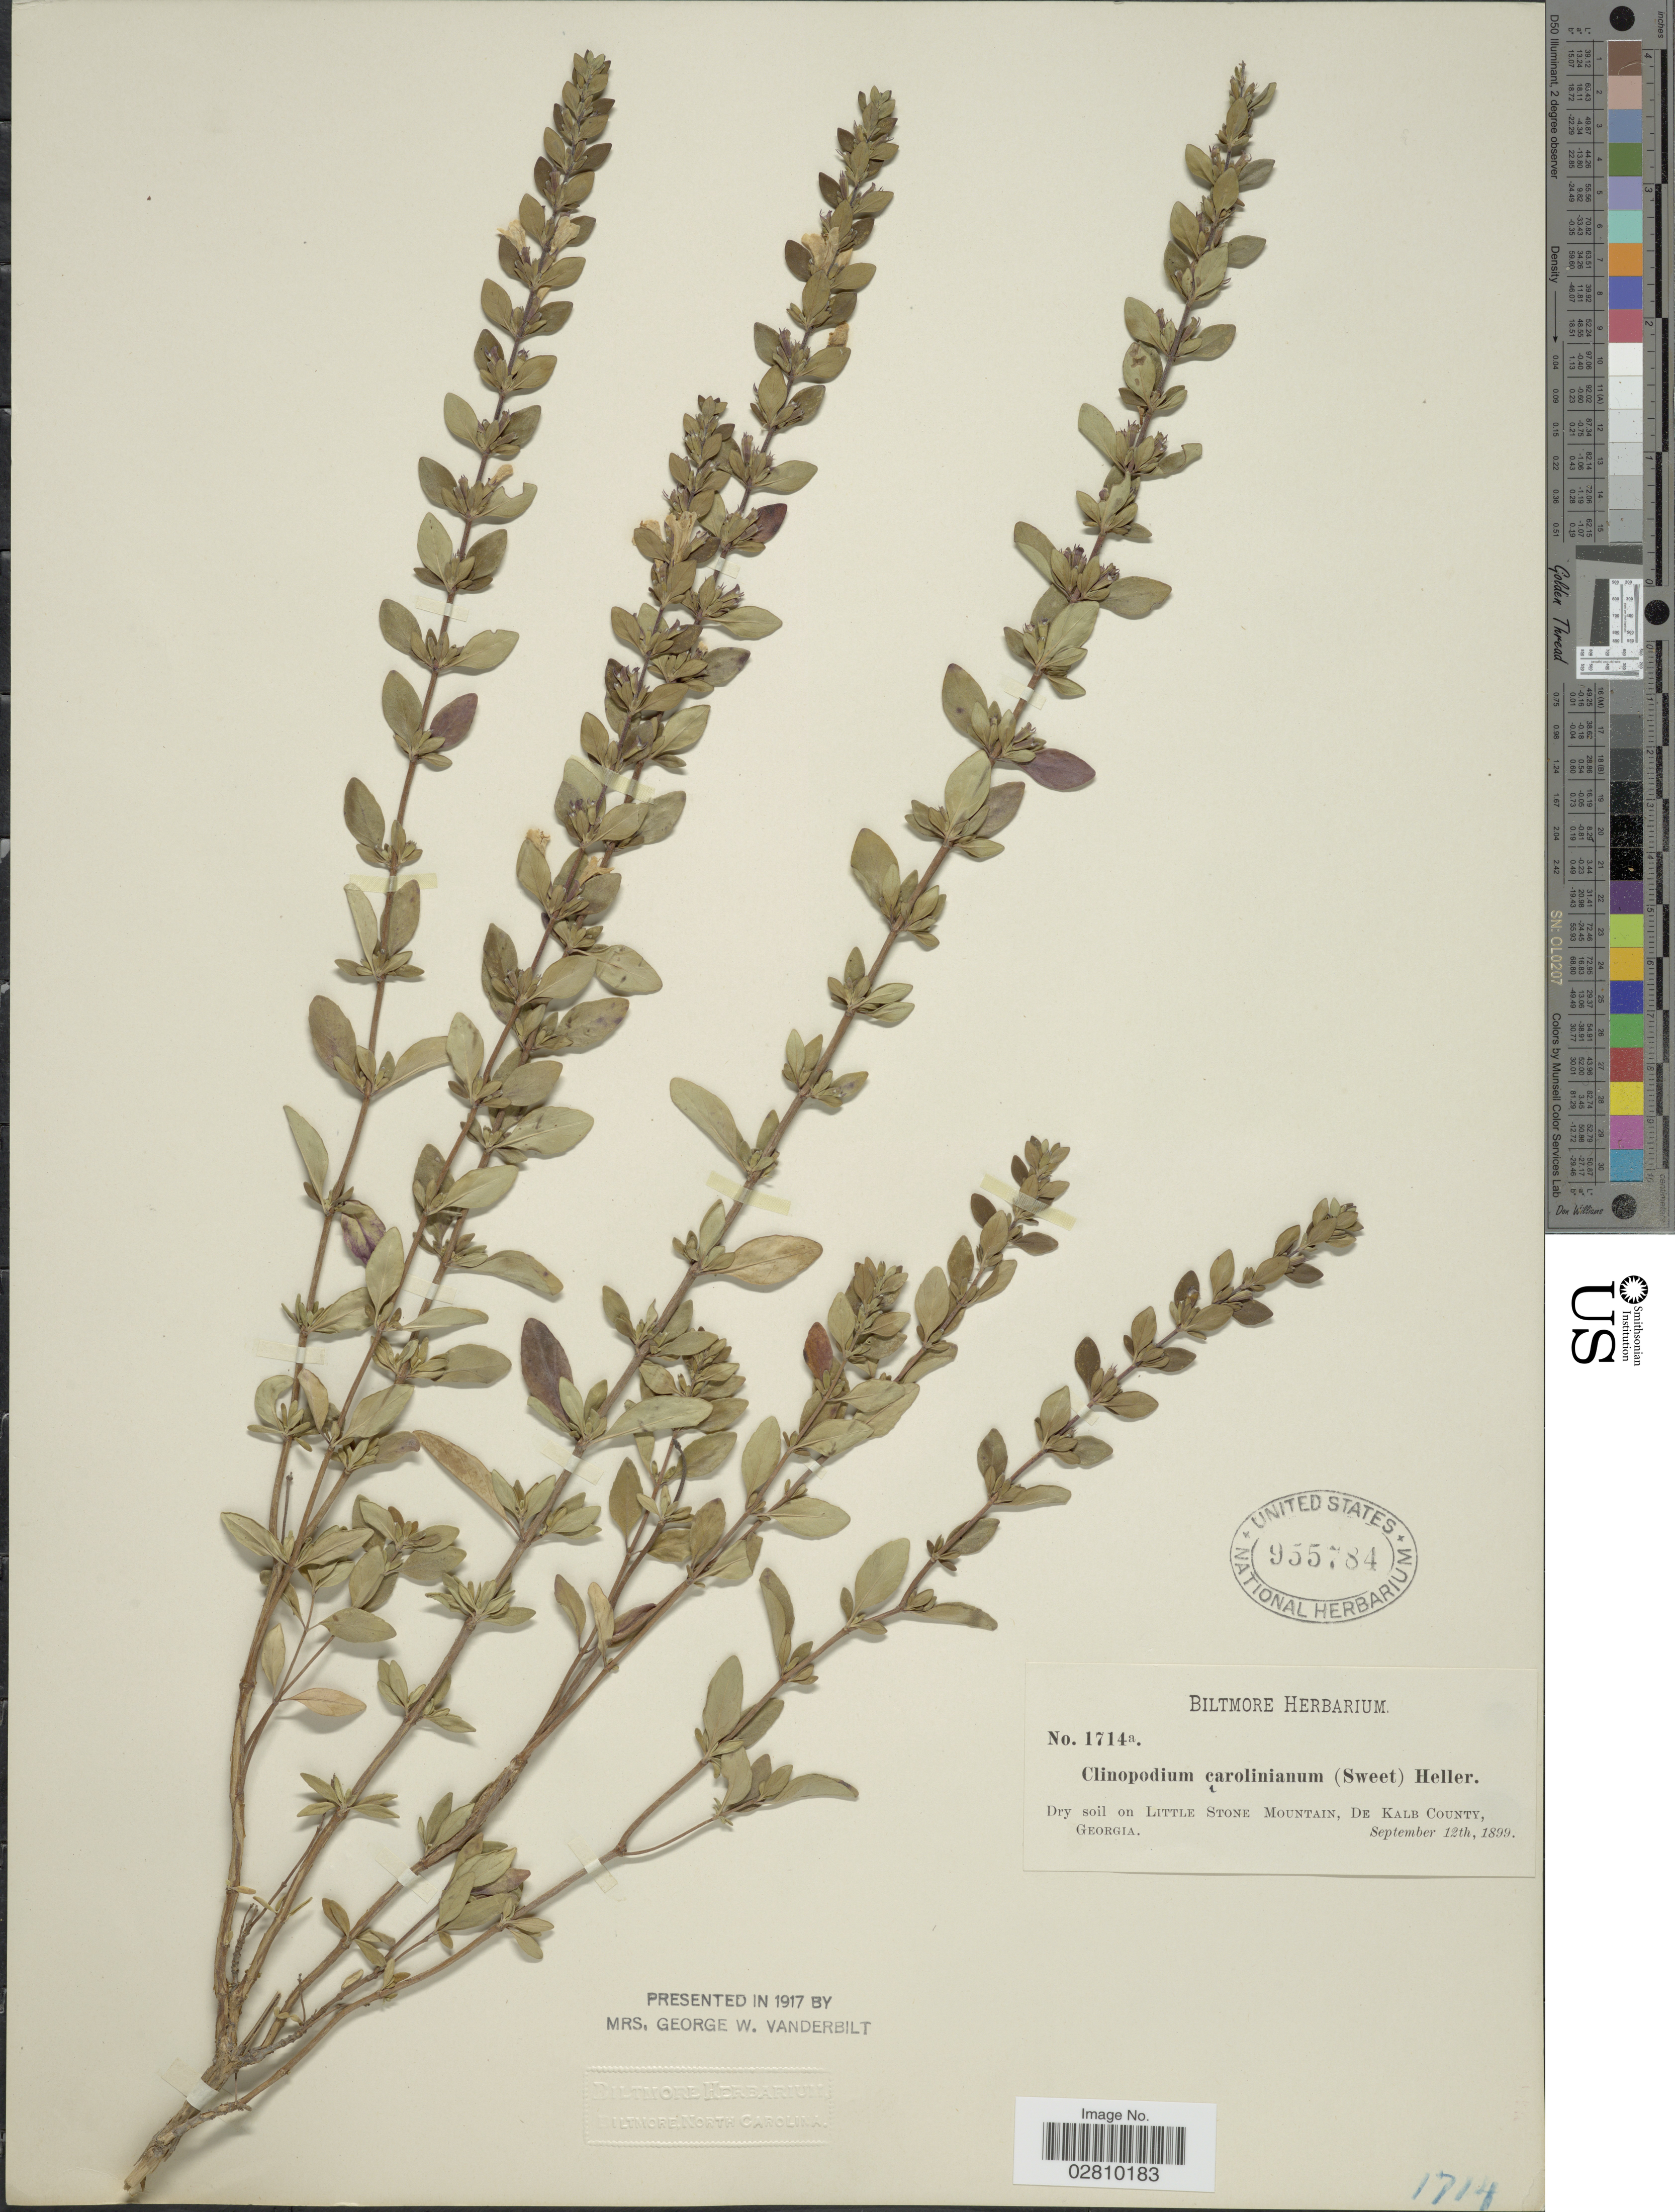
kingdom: Plantae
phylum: Tracheophyta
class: Magnoliopsida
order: Lamiales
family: Lamiaceae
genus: Clinopodium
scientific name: Clinopodium carolinianum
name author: Mill.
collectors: ex herb. Biltmore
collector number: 1714a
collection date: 1899-09-12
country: United States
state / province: Georgia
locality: Dry soil on Little Stone Mountain, De Kalb County.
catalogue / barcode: US 955784